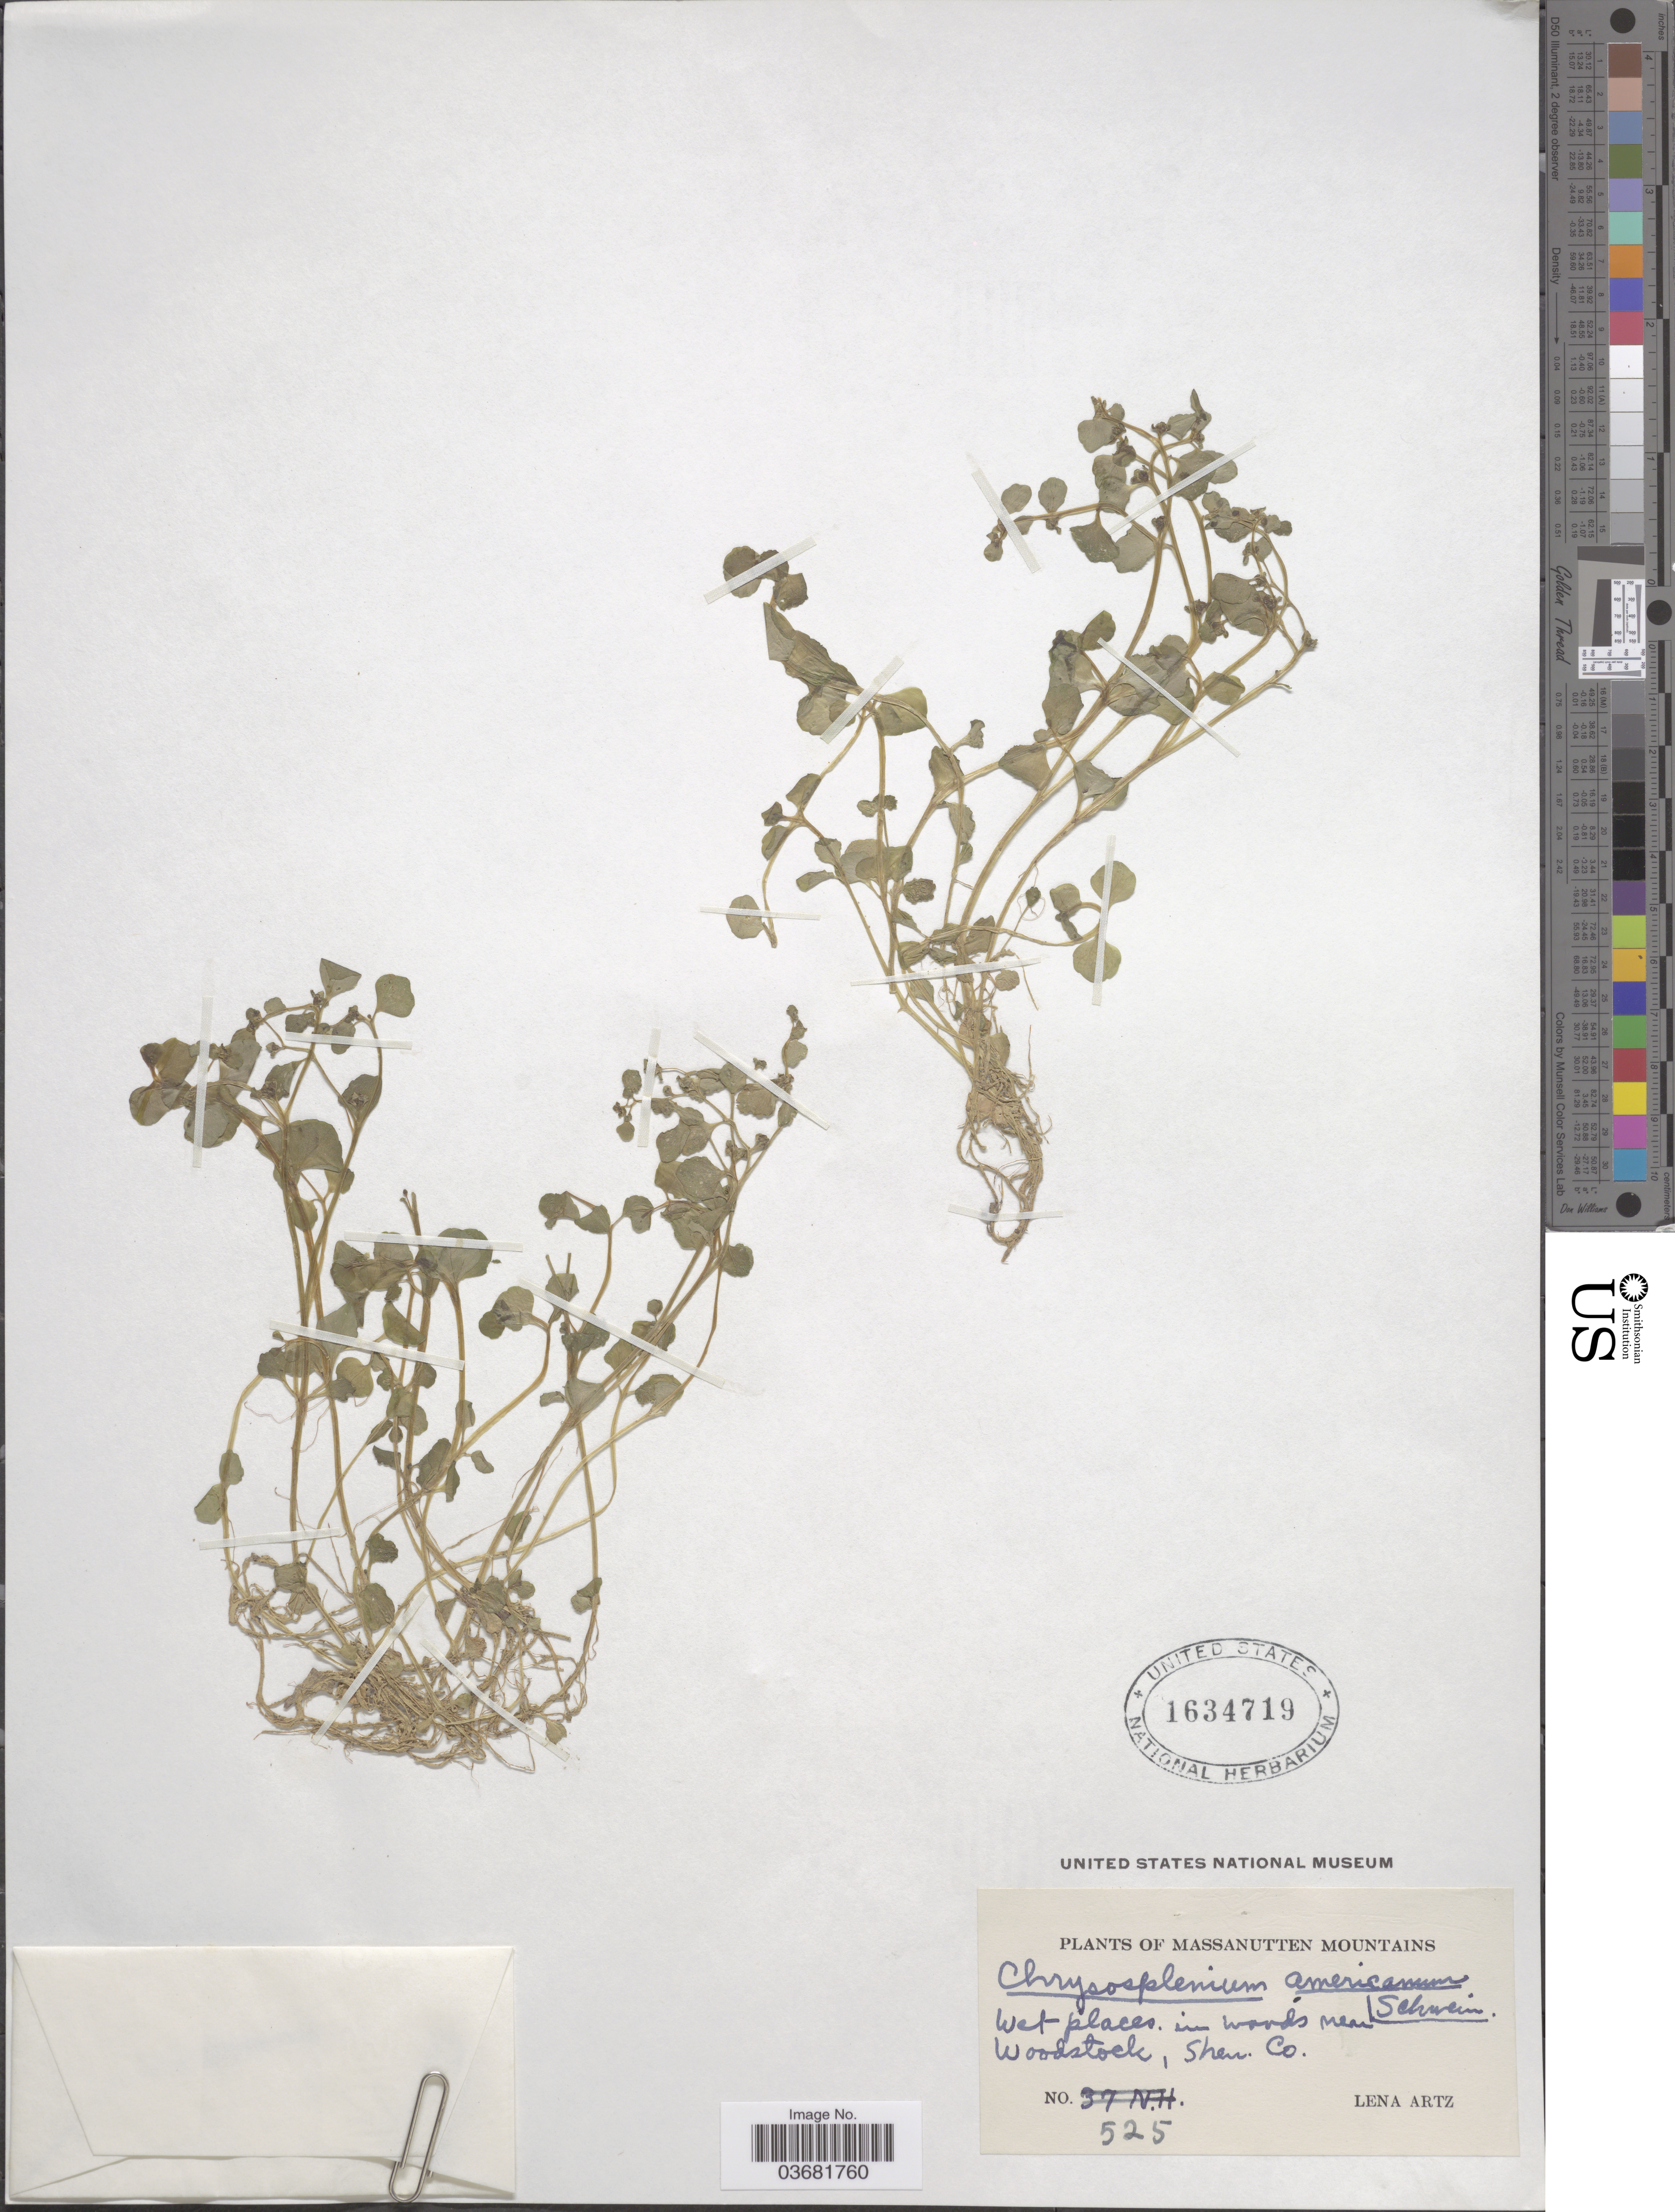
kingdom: Plantae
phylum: Tracheophyta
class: Magnoliopsida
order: Saxifragales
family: Saxifragaceae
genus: Chrysosplenium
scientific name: Chrysosplenium americanum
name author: Schwein.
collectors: L. Artz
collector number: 525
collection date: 1935-04-20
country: United States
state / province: Virginia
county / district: Shenandoah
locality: Massanutten Mountains. Wet places. In woods near Woodstock, Shen. Co.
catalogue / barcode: US 1634719